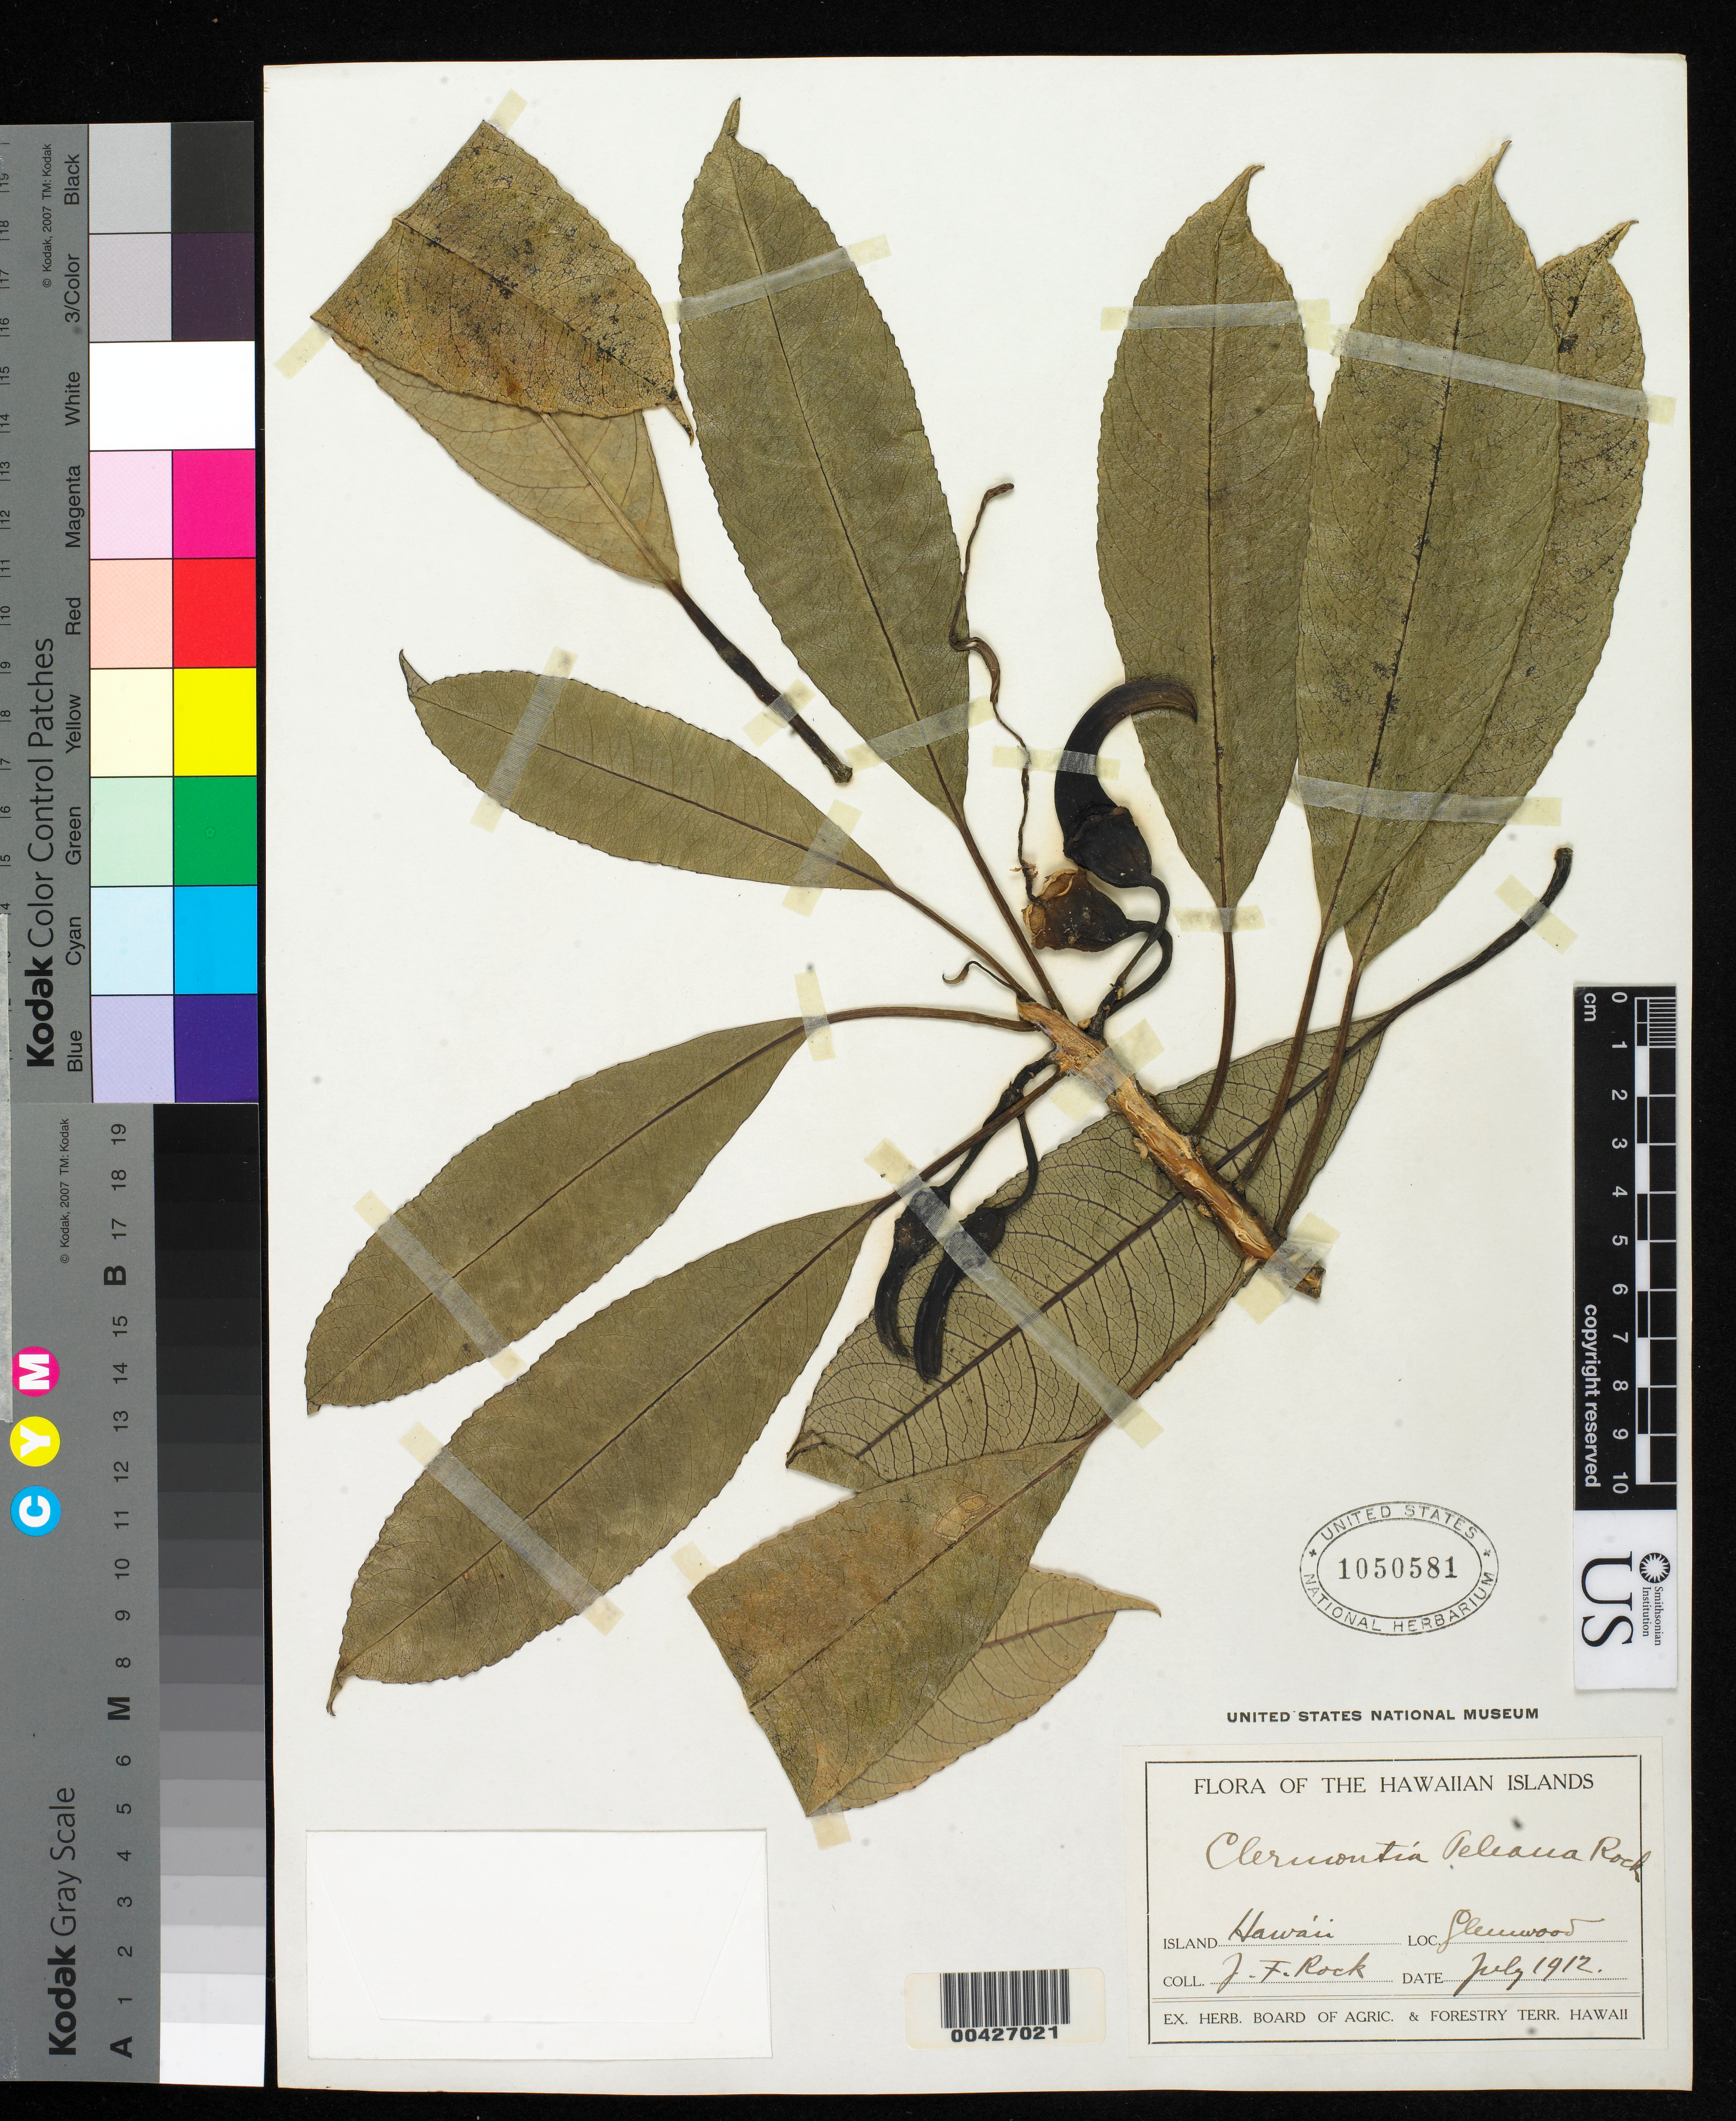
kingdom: Plantae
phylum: Tracheophyta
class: Magnoliopsida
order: Asterales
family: Campanulaceae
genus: Clermontia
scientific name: Clermontia peleana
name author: Rock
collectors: J. F. Rock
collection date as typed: Jul 1912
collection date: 1912-07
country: United States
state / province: Hawaii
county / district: Hawaii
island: Hawaii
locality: Glenwood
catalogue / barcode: US 1050581